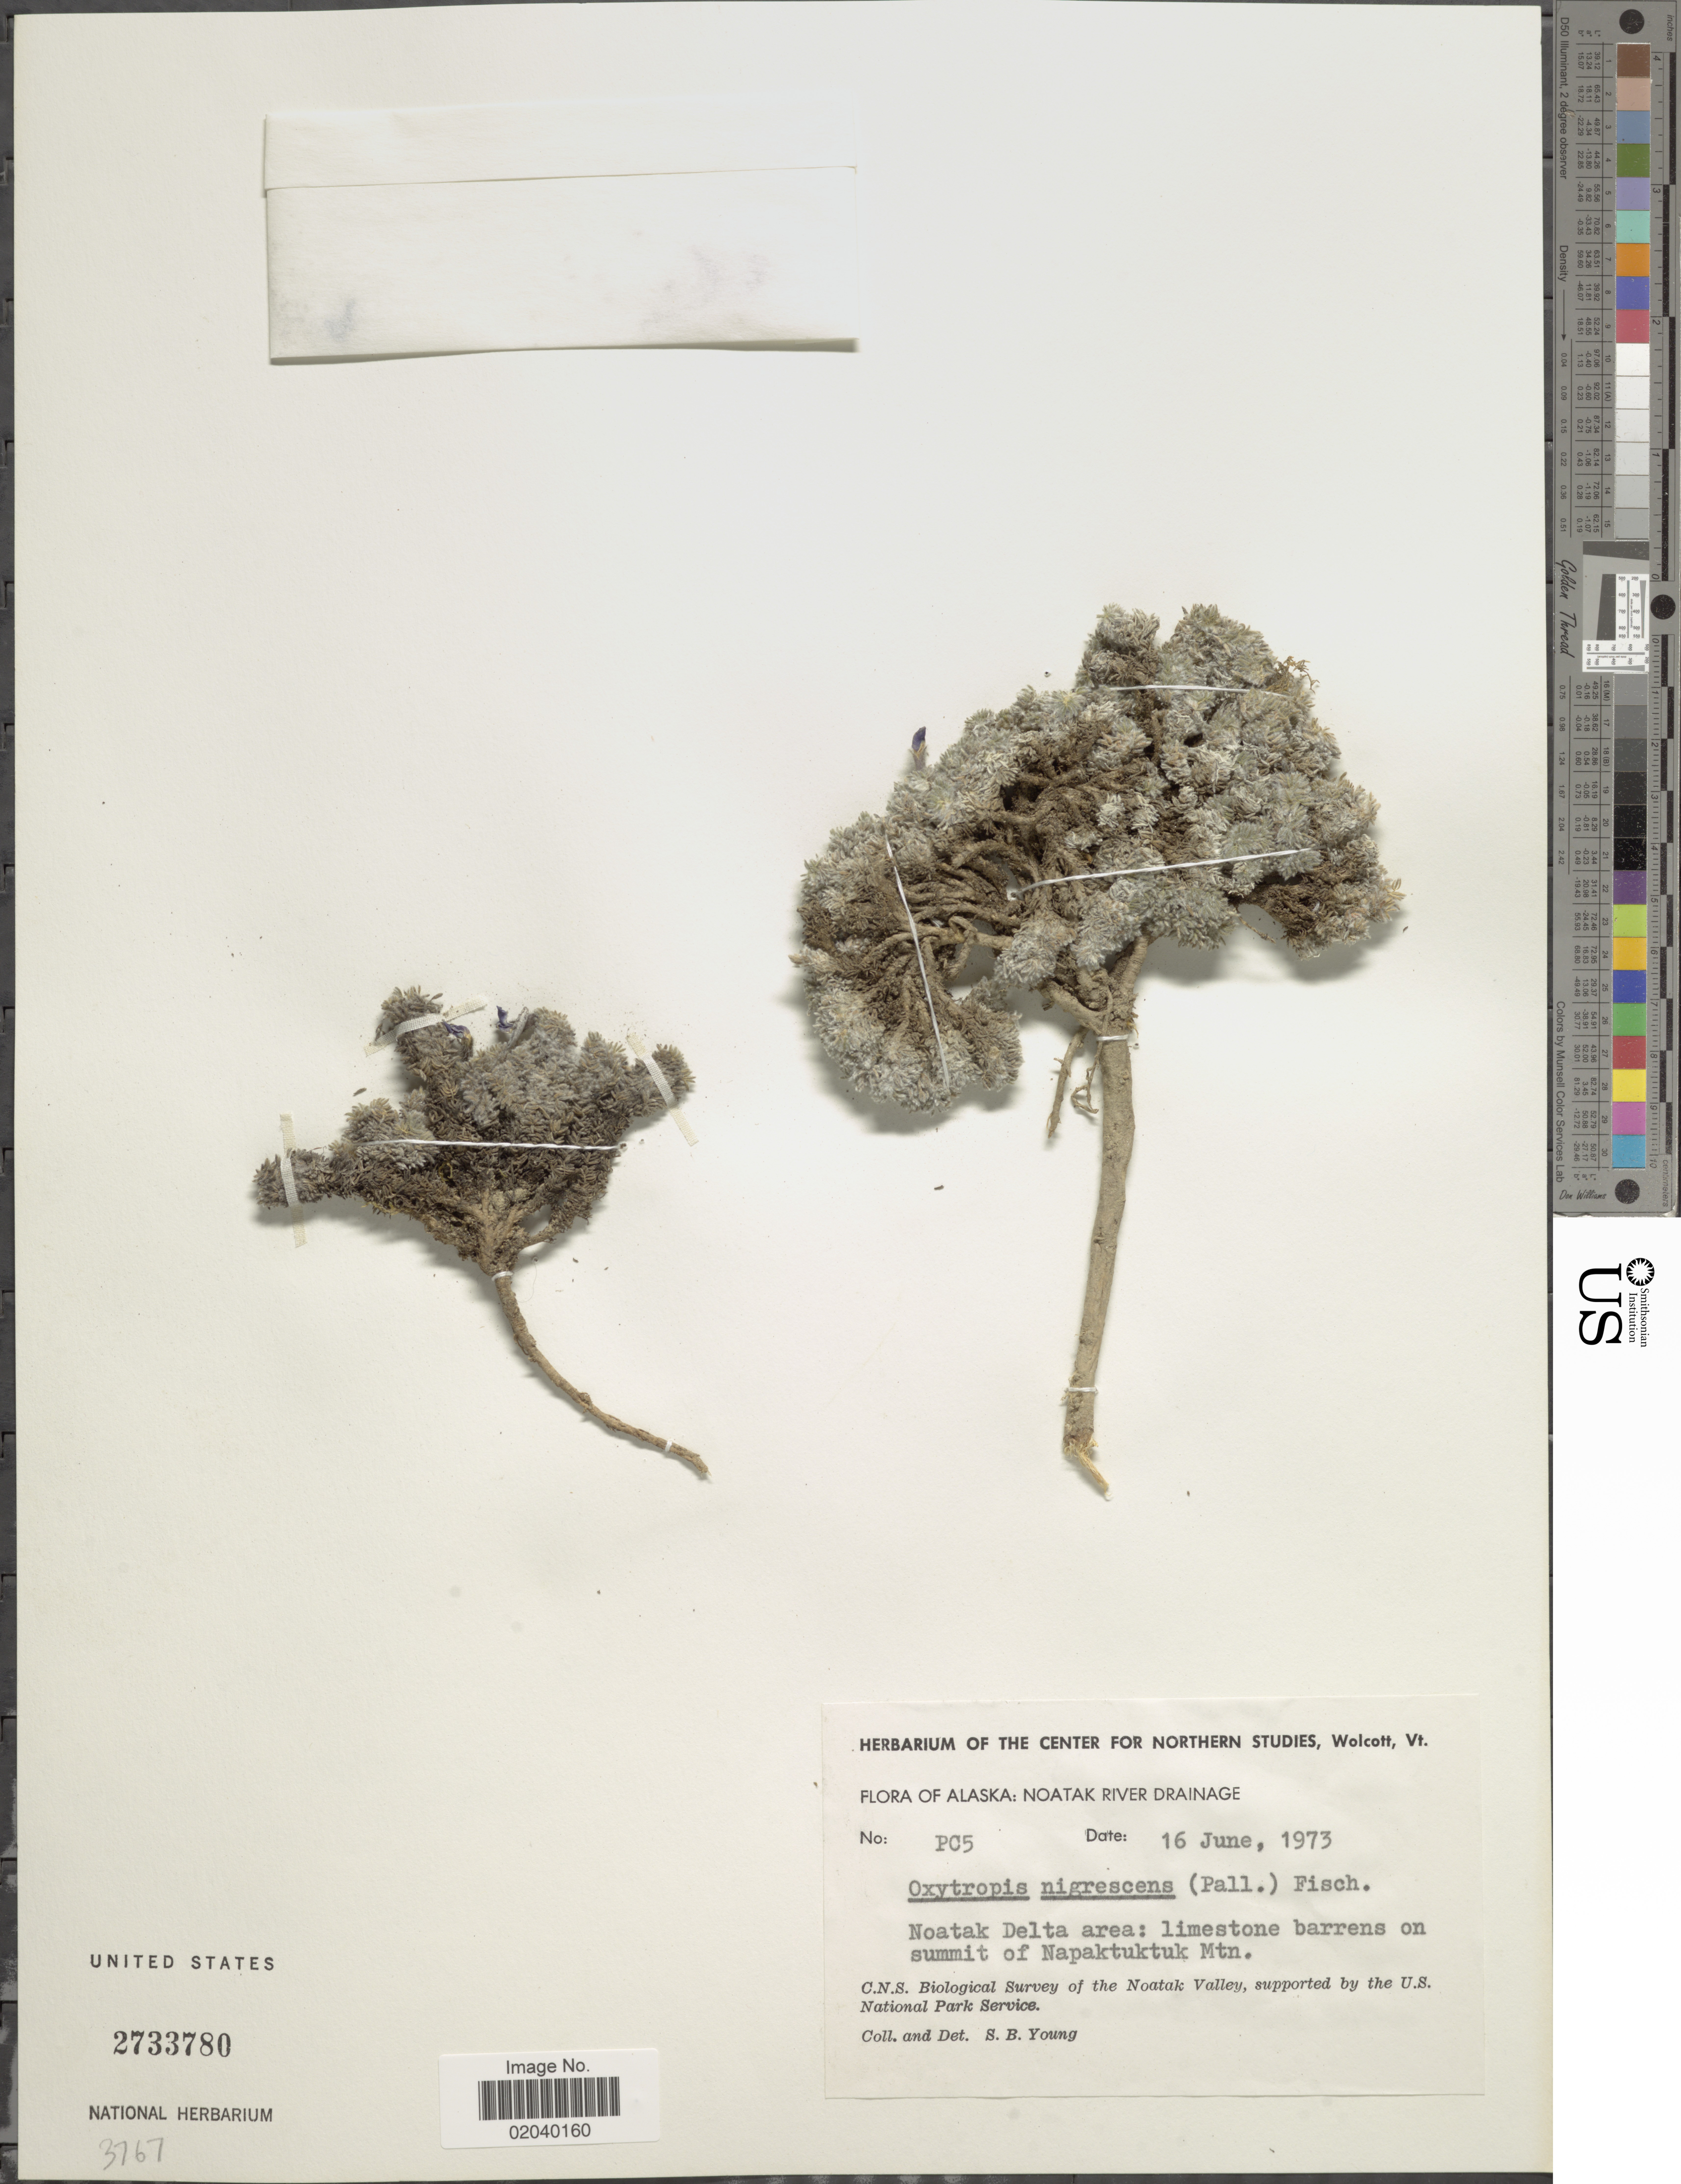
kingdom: Plantae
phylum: Tracheophyta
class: Magnoliopsida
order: Fabales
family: Fabaceae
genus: Oxytropis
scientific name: Oxytropis nigrescens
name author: (Pall.) Fisch. ex DC.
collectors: S. Young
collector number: PC5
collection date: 1973-06-16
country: United States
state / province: Alaska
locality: Noatak River Drainage, Noatak Delta area: limestone barrens on summit of Napaktuktuk Mtn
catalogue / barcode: US 2733780